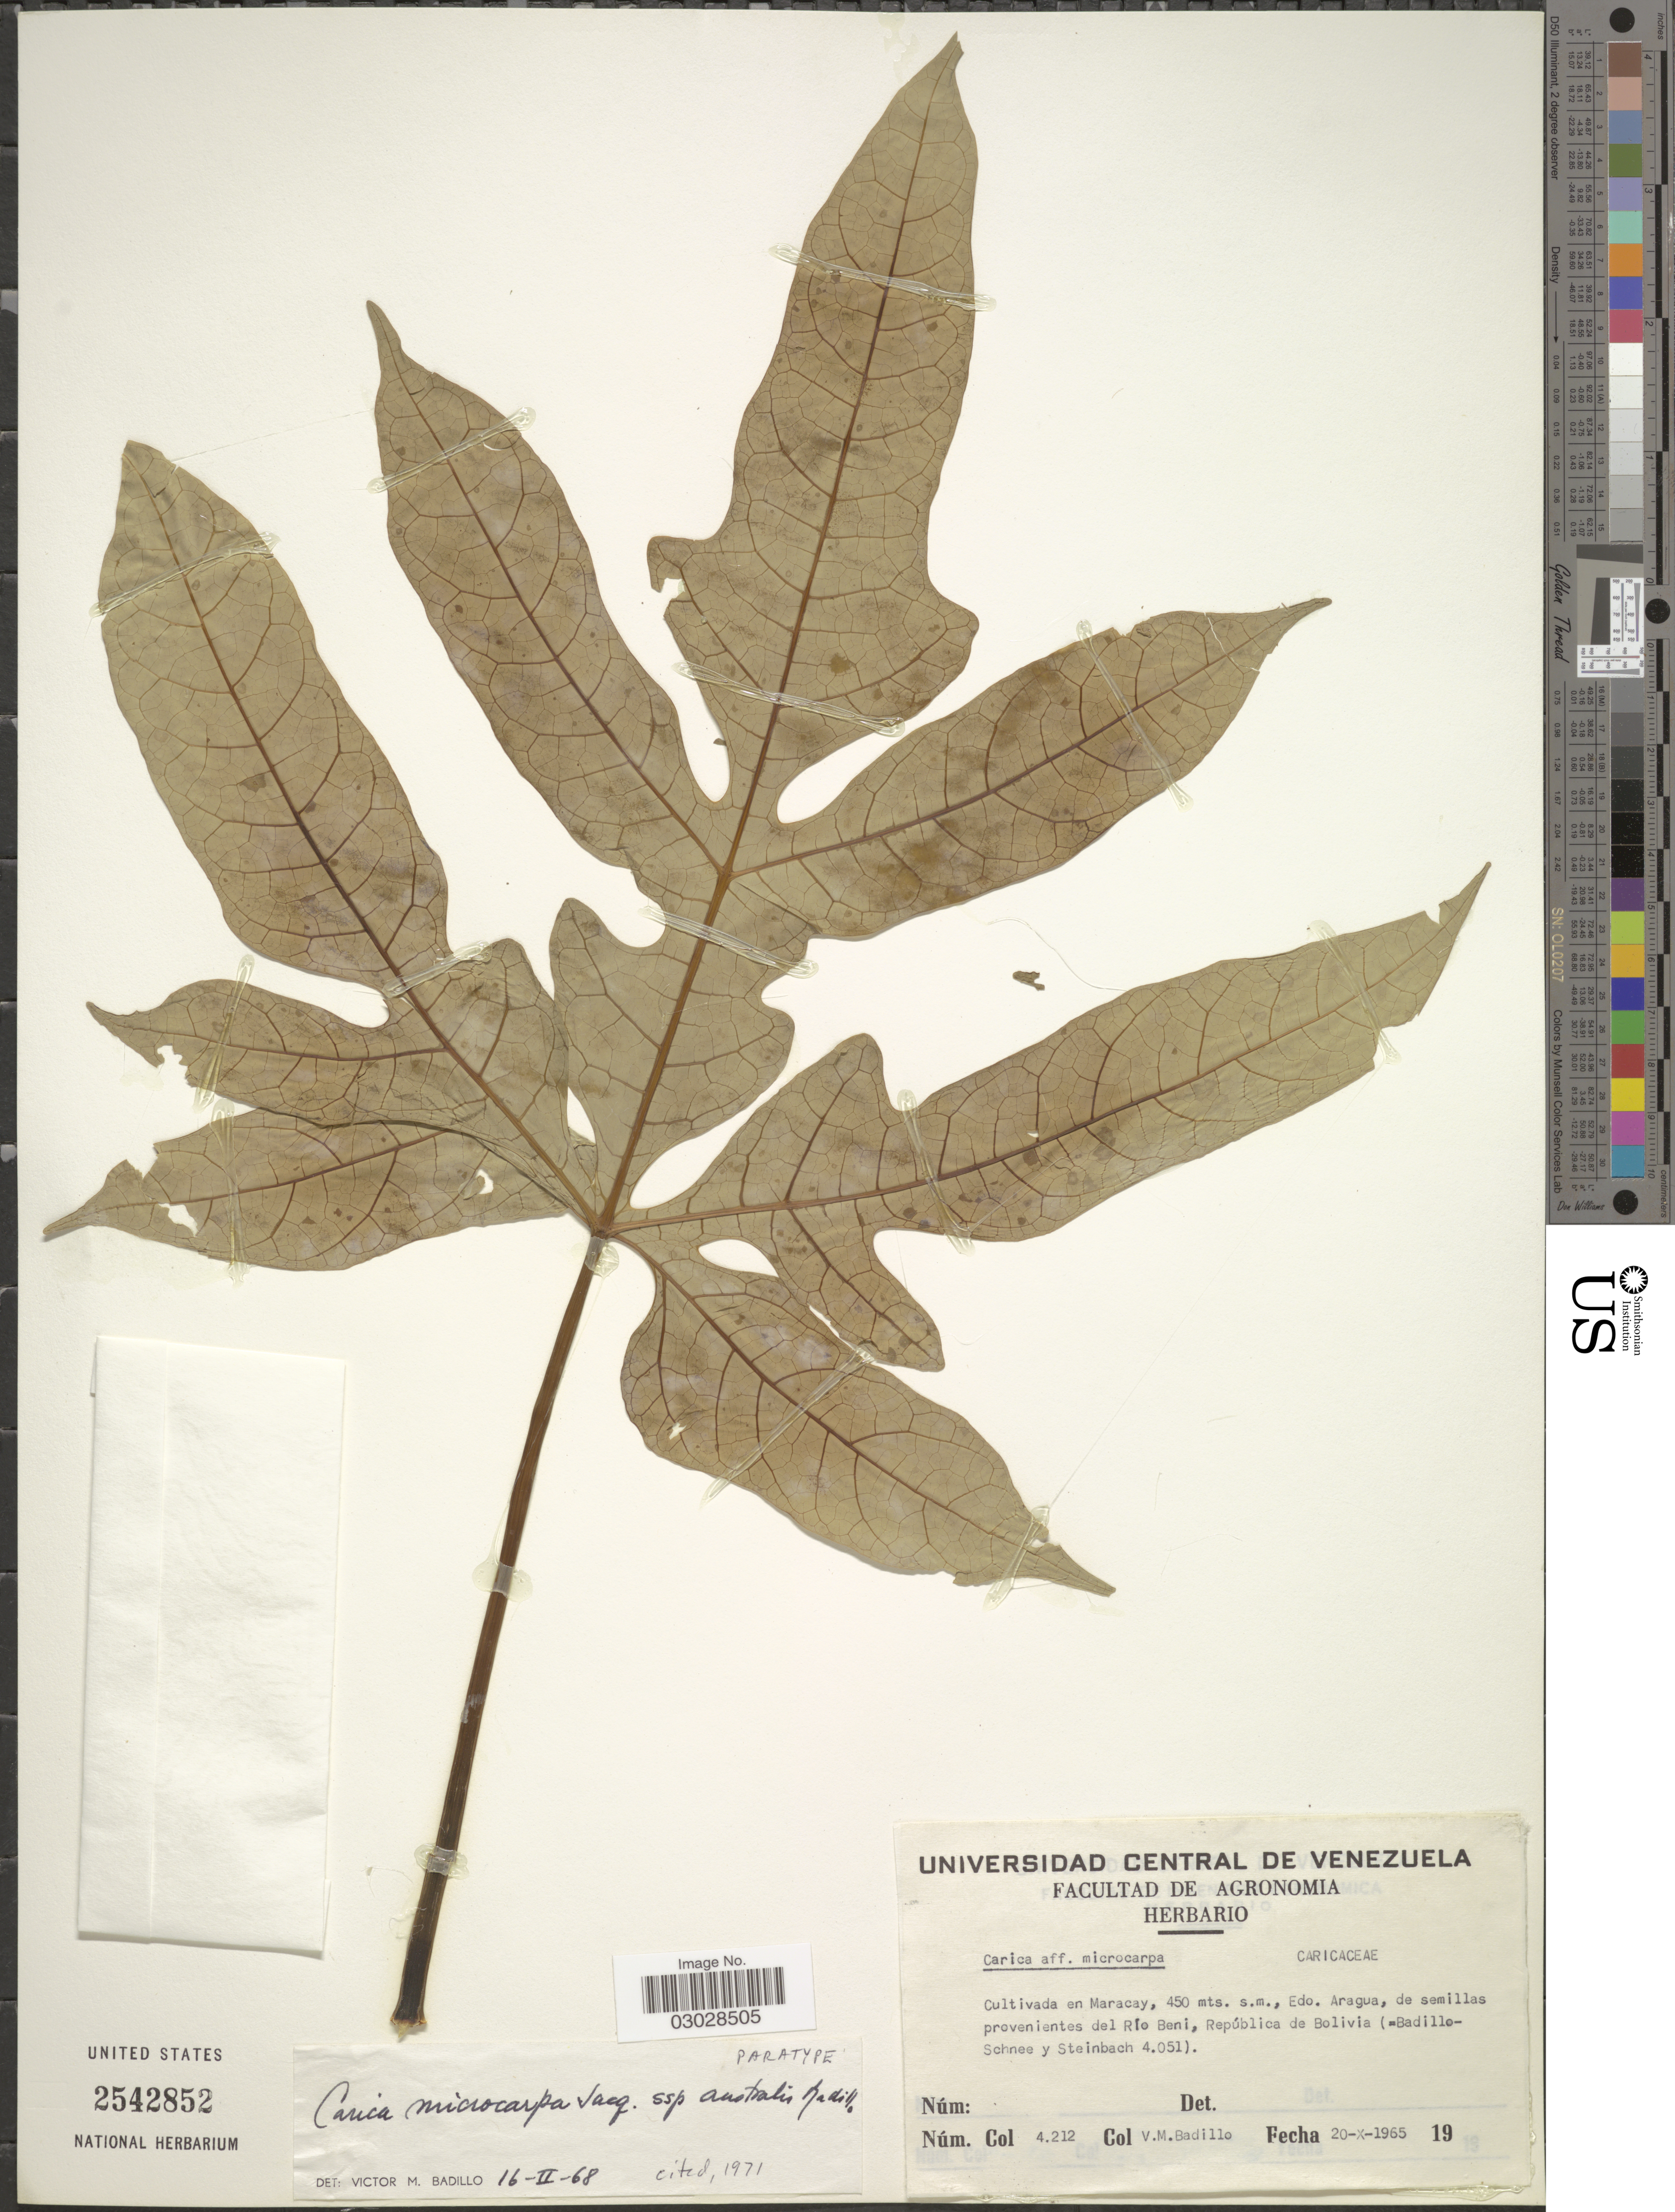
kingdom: Plantae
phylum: Tracheophyta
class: Magnoliopsida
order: Brassicales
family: Caricaceae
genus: Vasconcellea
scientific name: Vasconcellea microcarpa subsp. australis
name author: (V.M. Badillo) V.M. Badillo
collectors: V. Badillo, -- Schnée & R. F. Steinbach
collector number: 4212/4051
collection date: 1965-10-20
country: Venezuela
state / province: Aragua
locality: Cultivada en Maracay, Edo. Aragua, de semillas provenientes del Rio Beni.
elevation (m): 450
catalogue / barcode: US 2542852